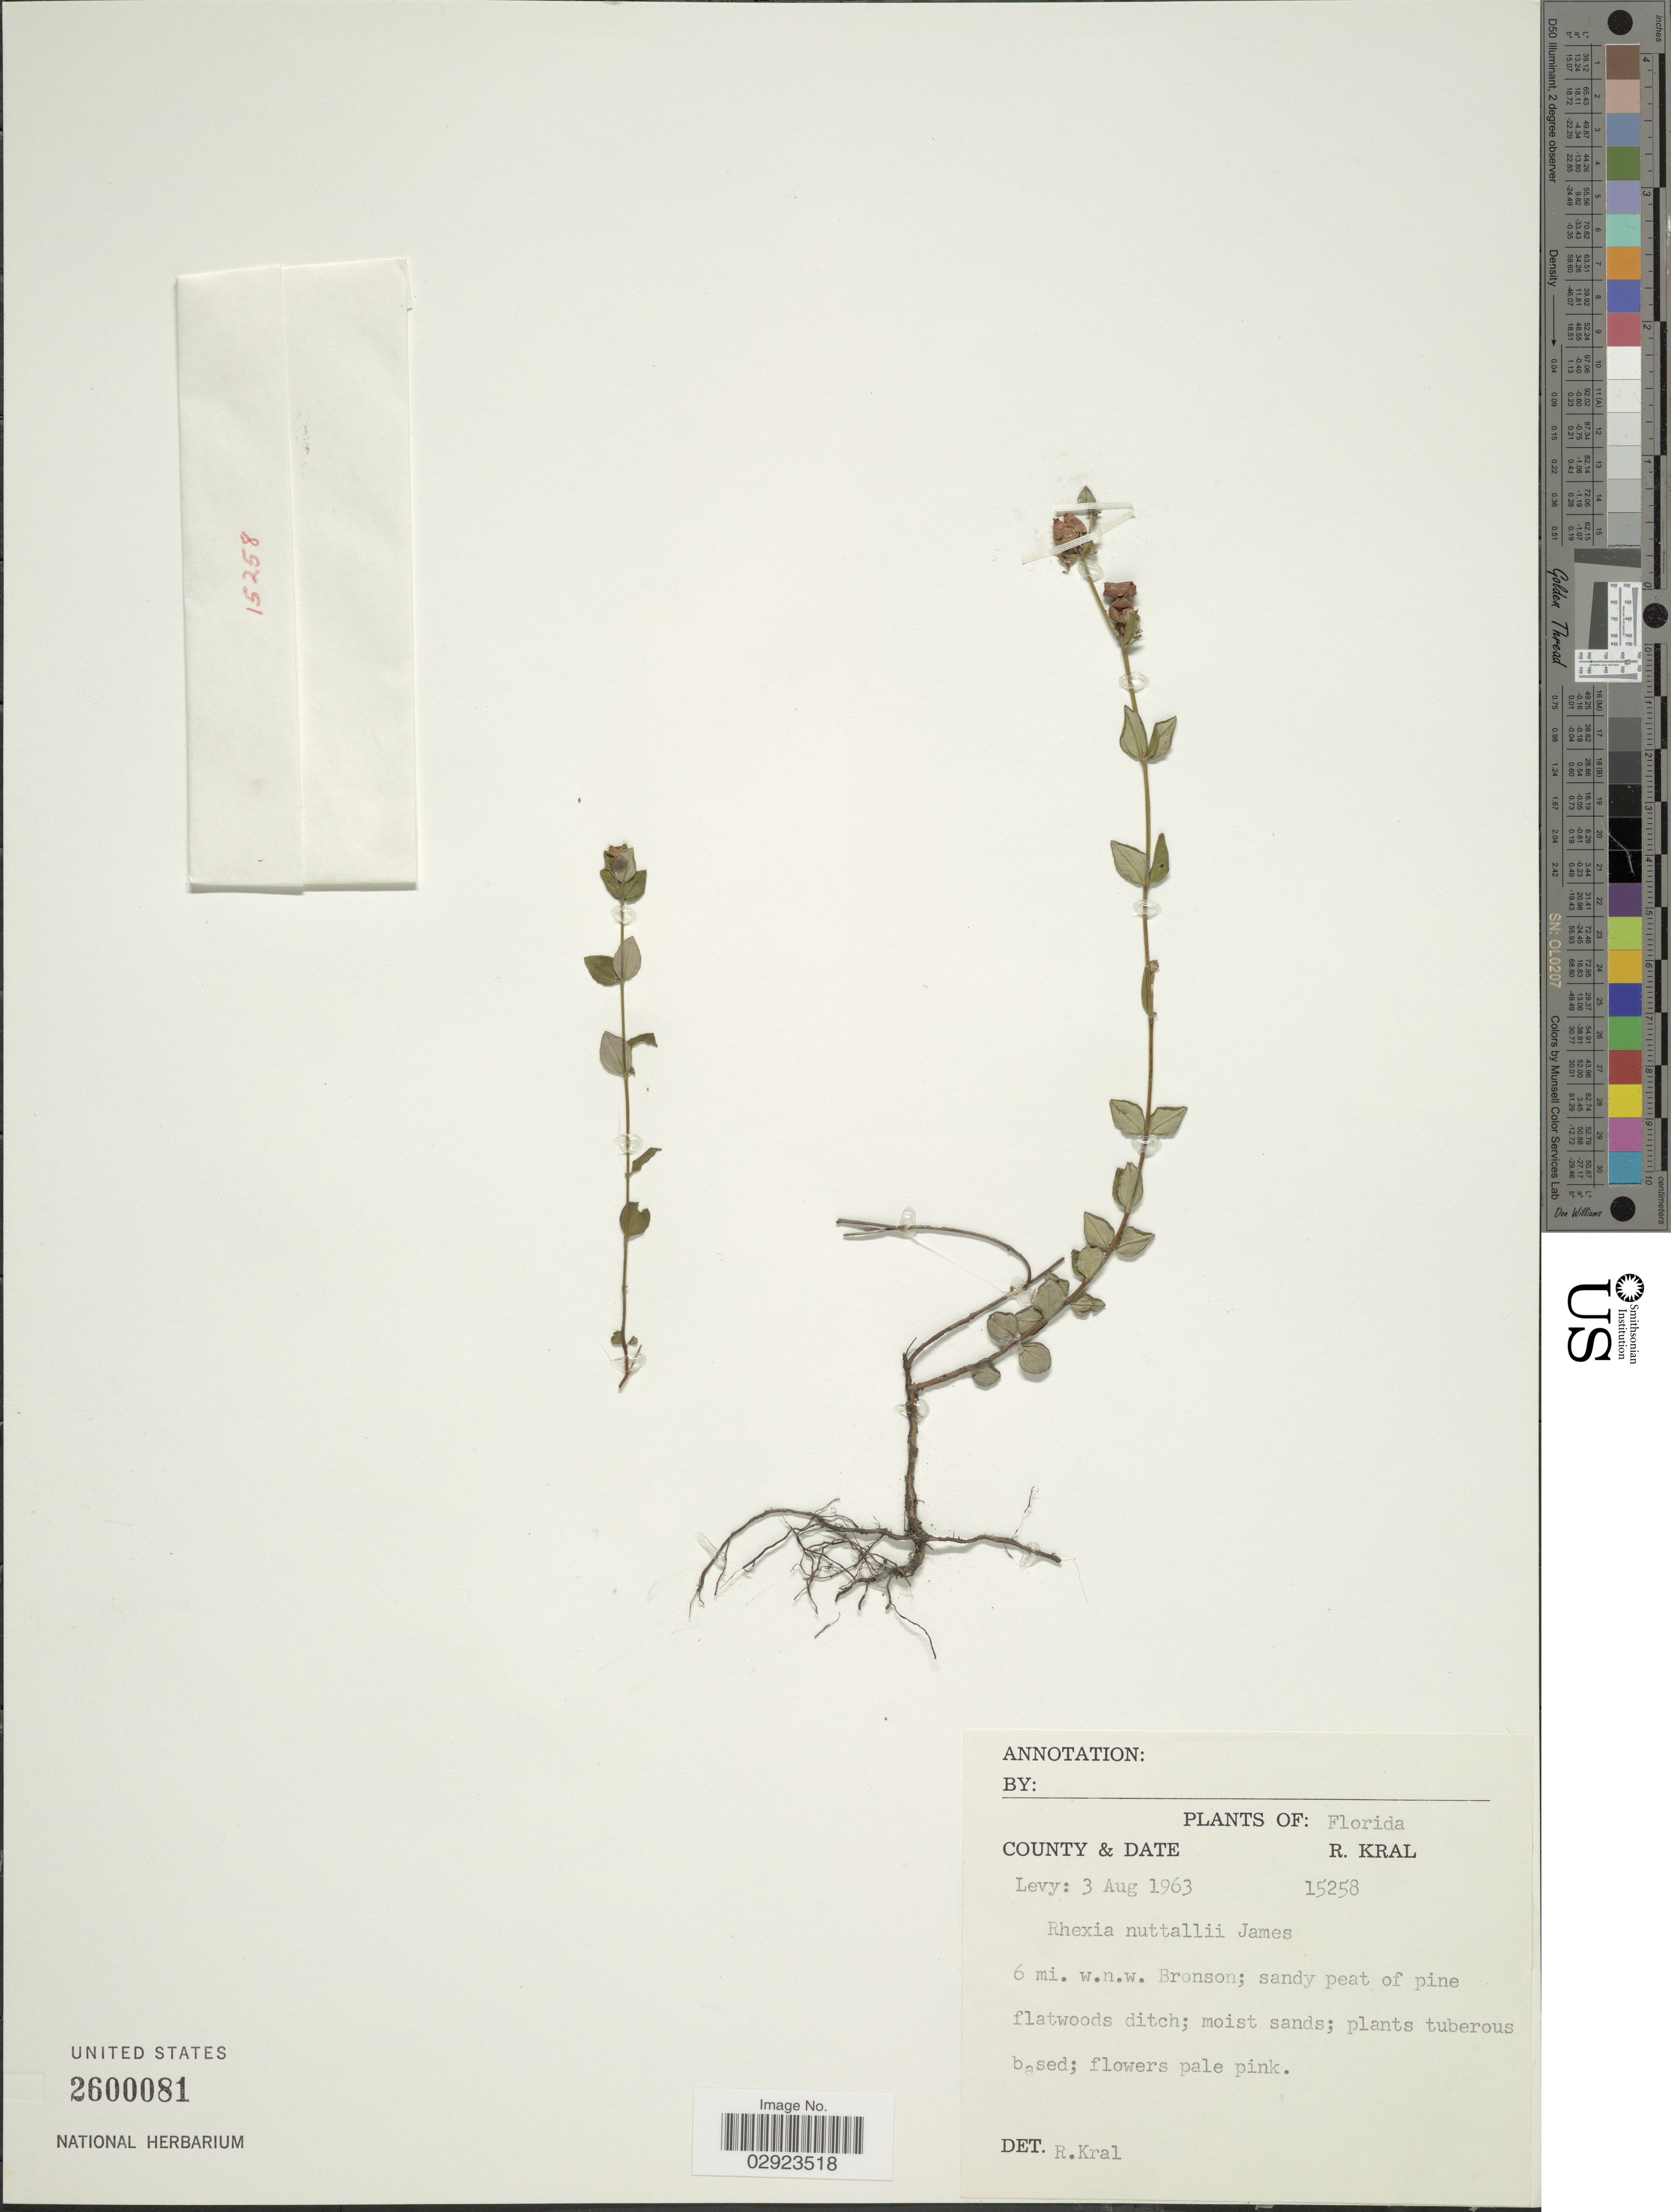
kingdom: Plantae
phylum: Tracheophyta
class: Magnoliopsida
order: Myrtales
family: Melastomataceae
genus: Rhexia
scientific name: Rhexia nuttallii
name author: C.W. James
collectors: R. Kral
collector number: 15258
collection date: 1963-08-03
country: United States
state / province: Florida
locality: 6 mi. w.n.w. Bronson.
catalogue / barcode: US 2600081